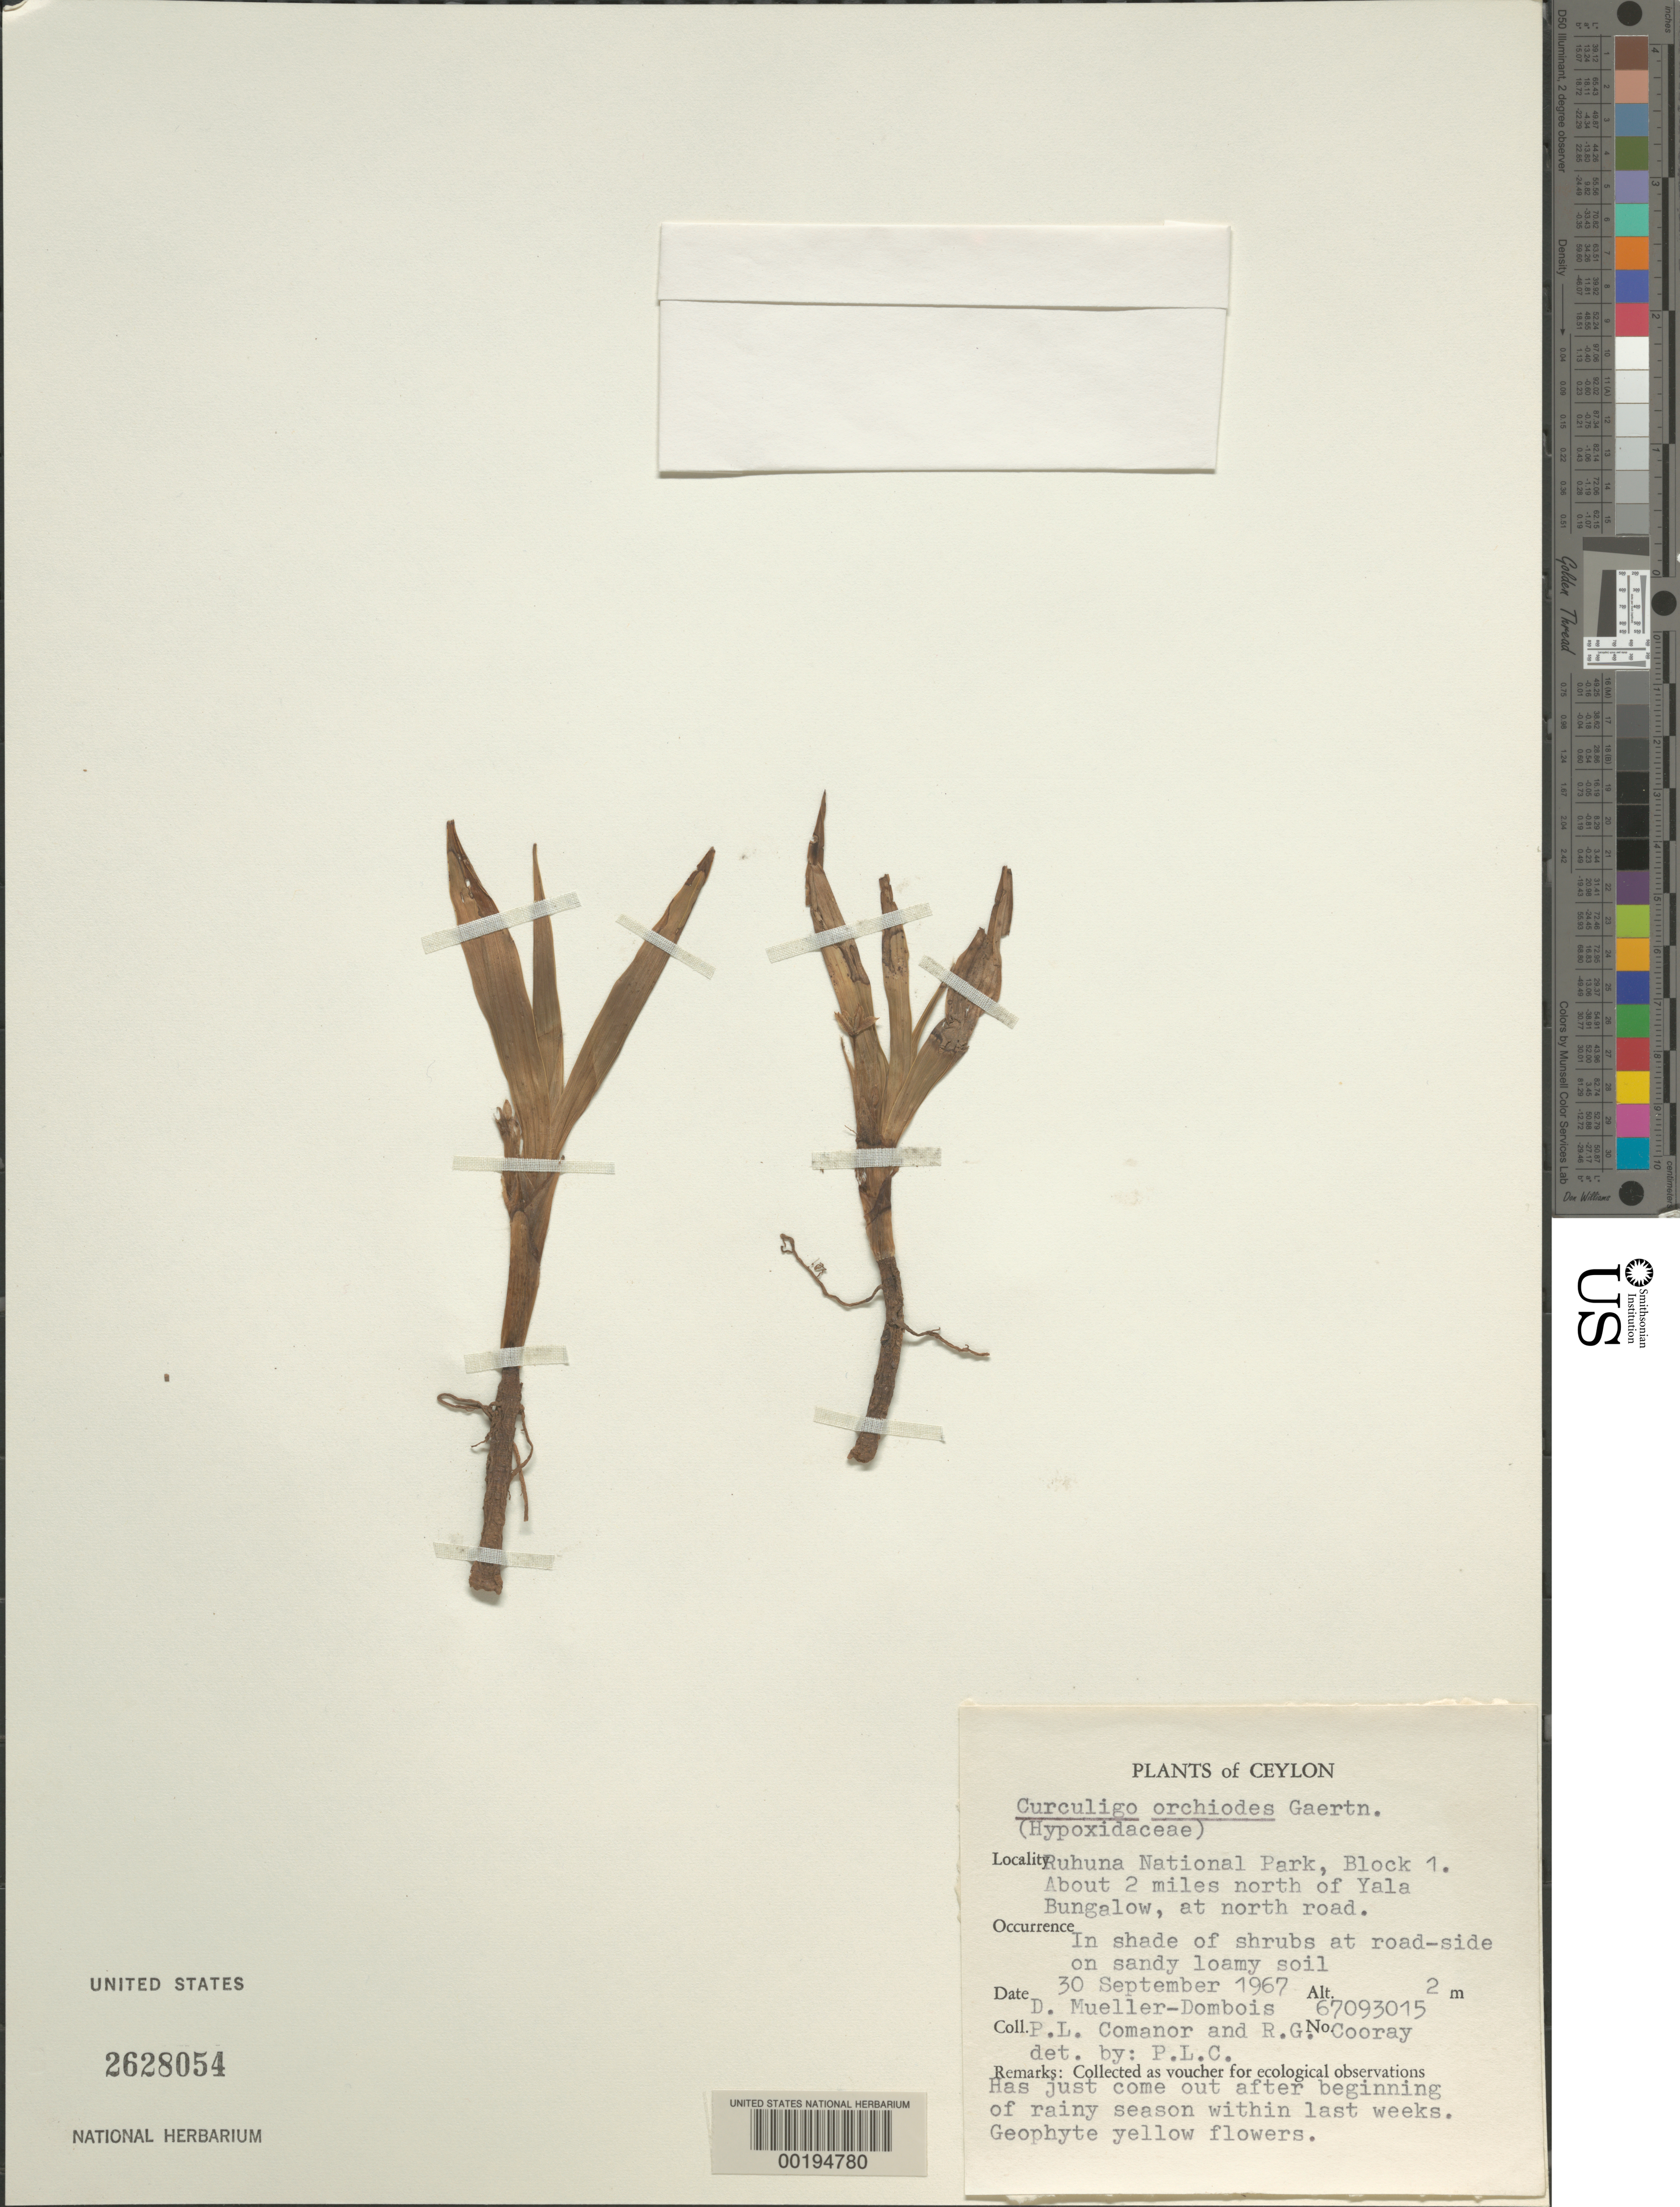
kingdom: Plantae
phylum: Tracheophyta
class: Liliopsida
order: Asparagales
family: Hypoxidaceae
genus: Curculigo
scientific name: Curculigo orchioides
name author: Gaertn.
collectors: D. Mueller-Dombois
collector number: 67093015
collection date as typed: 30 Sep 1967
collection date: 1967-09-30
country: Sri Lanka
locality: Ruhuna national park, block 1; about 2 mi n of yala bungalow, at n road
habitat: In shade of shrubs at road side on sandy loamy soil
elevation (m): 2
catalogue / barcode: US 2628054